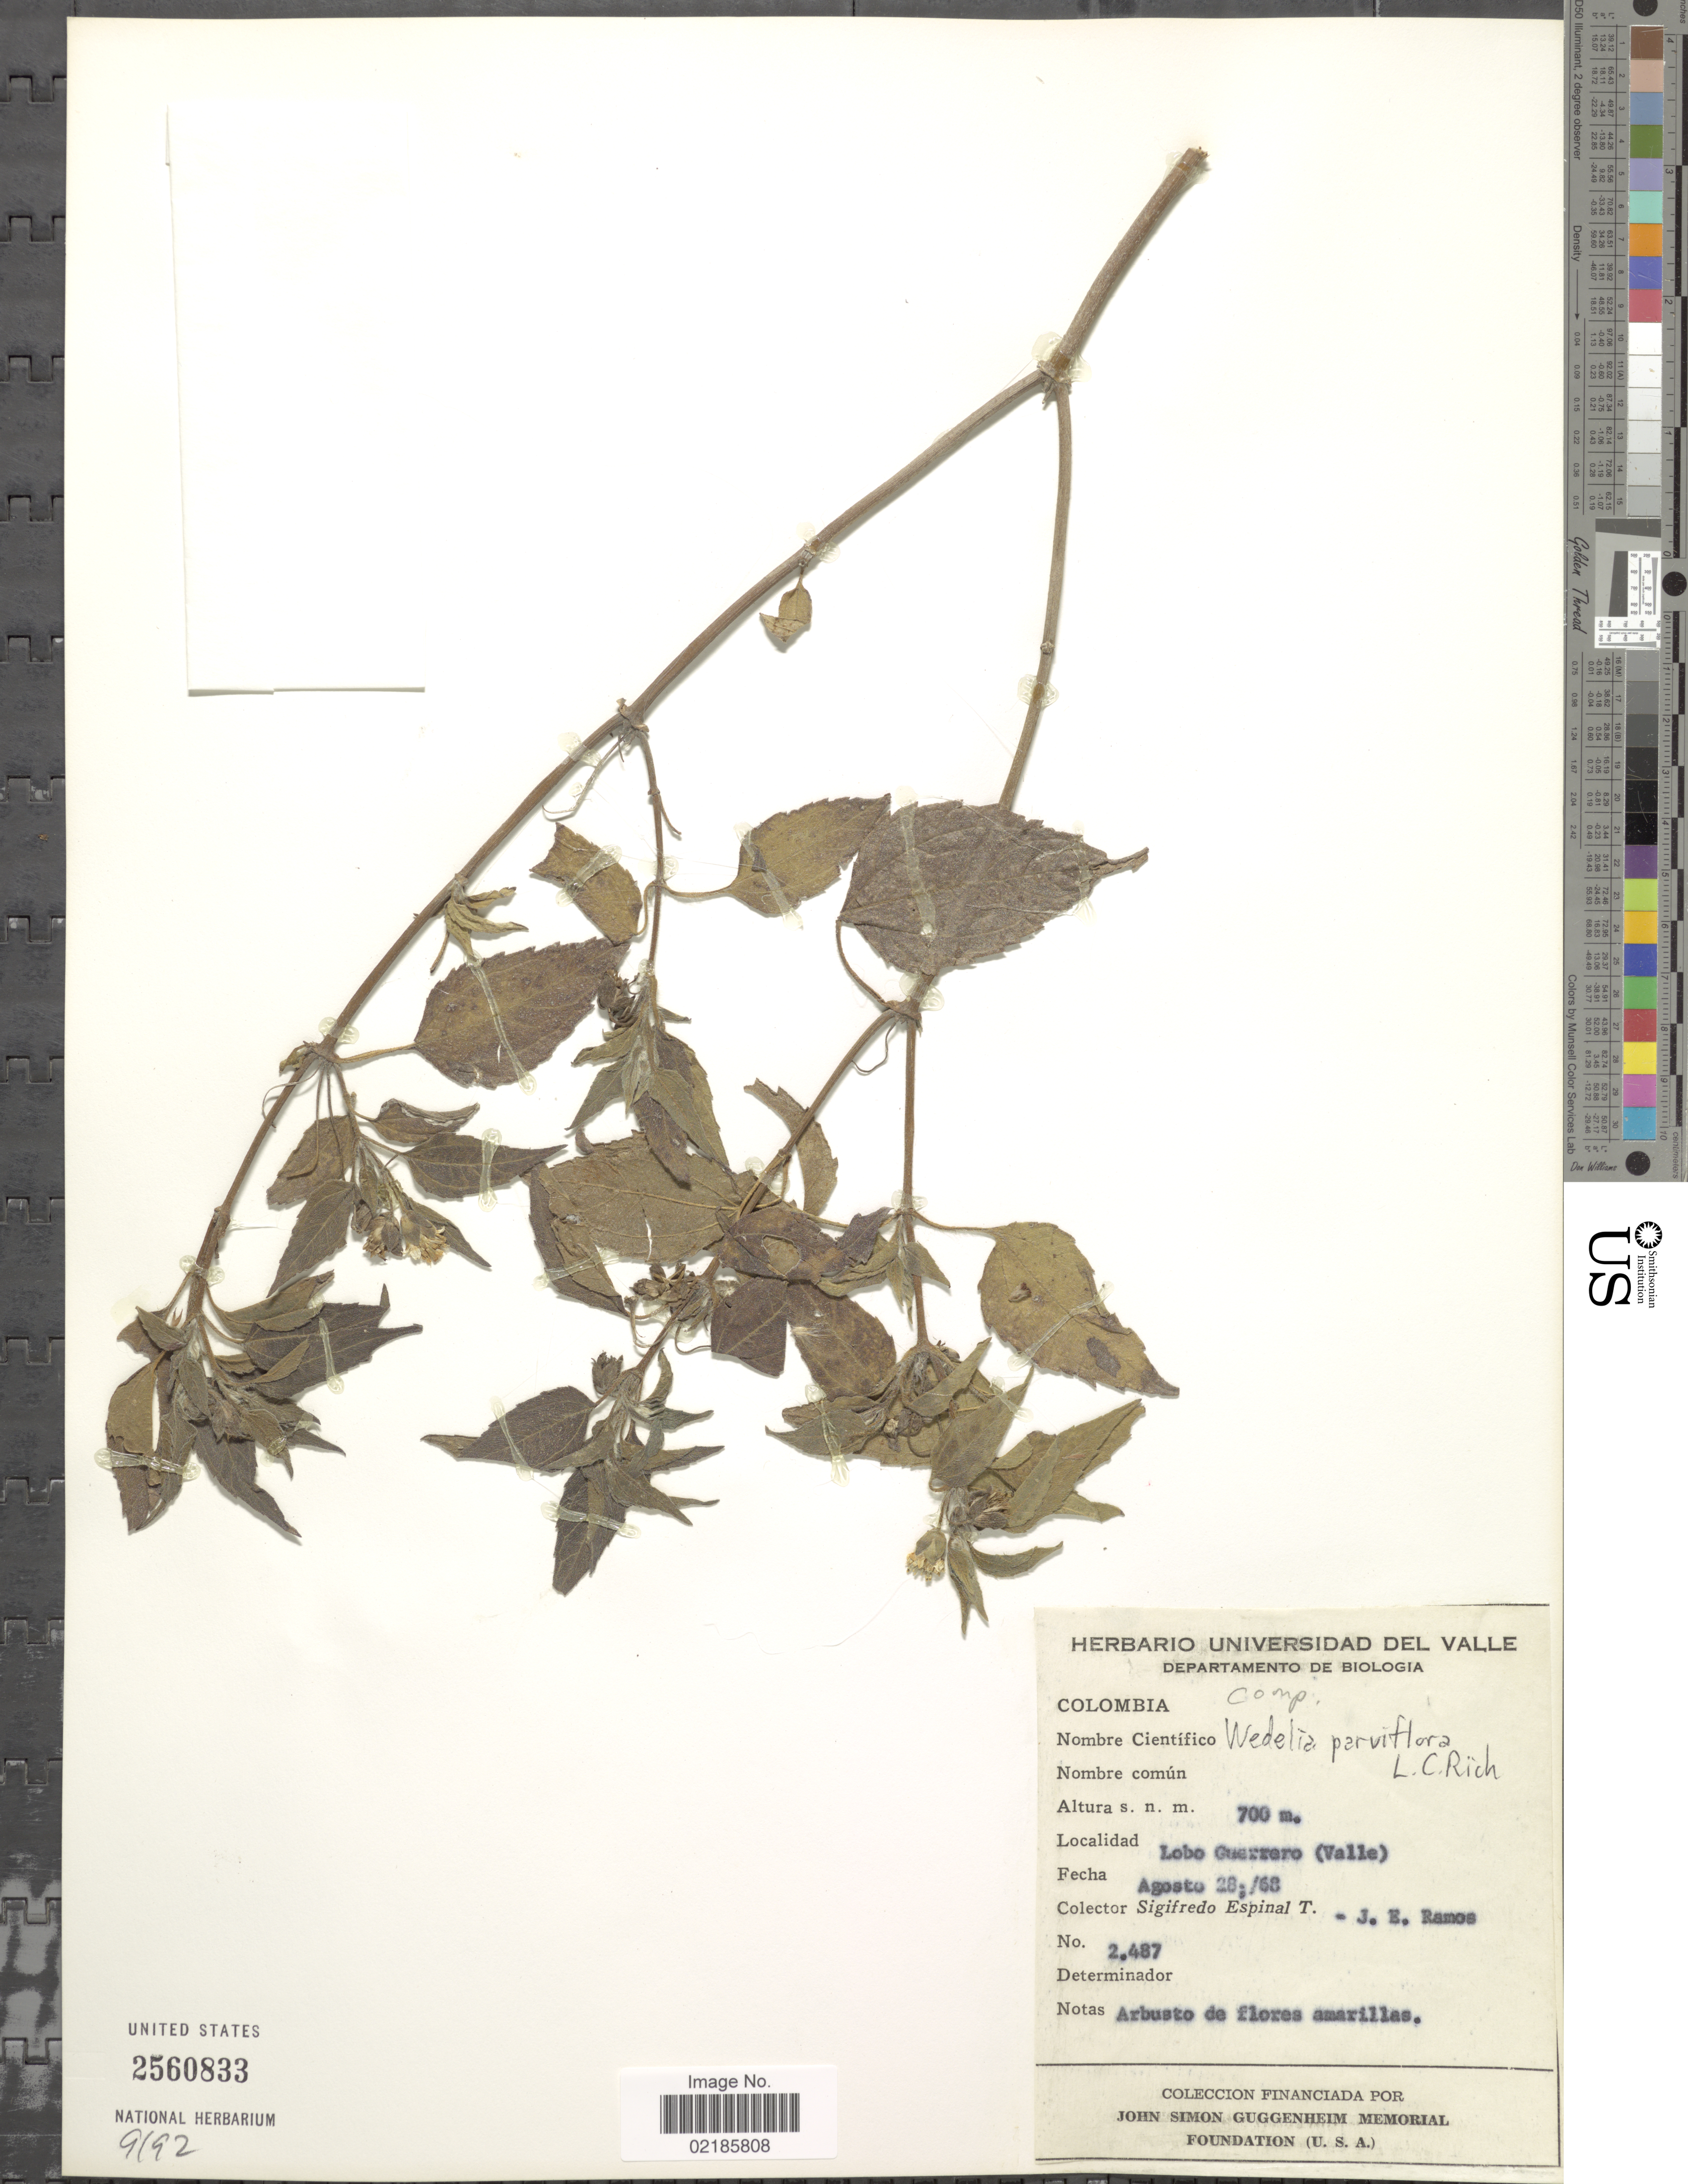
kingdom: Plantae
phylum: Tracheophyta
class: Magnoliopsida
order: Asterales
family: Asteraceae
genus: Wedelia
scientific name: Wedelia parviflora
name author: Rich.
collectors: L. S. Espinal & J. E. Ramos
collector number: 2487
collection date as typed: Transcribed d/m/y: 28/8/68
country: Colombia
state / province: Valle del Cauca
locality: Lobo Guerrero (Valle).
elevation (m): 700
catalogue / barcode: US 2560833